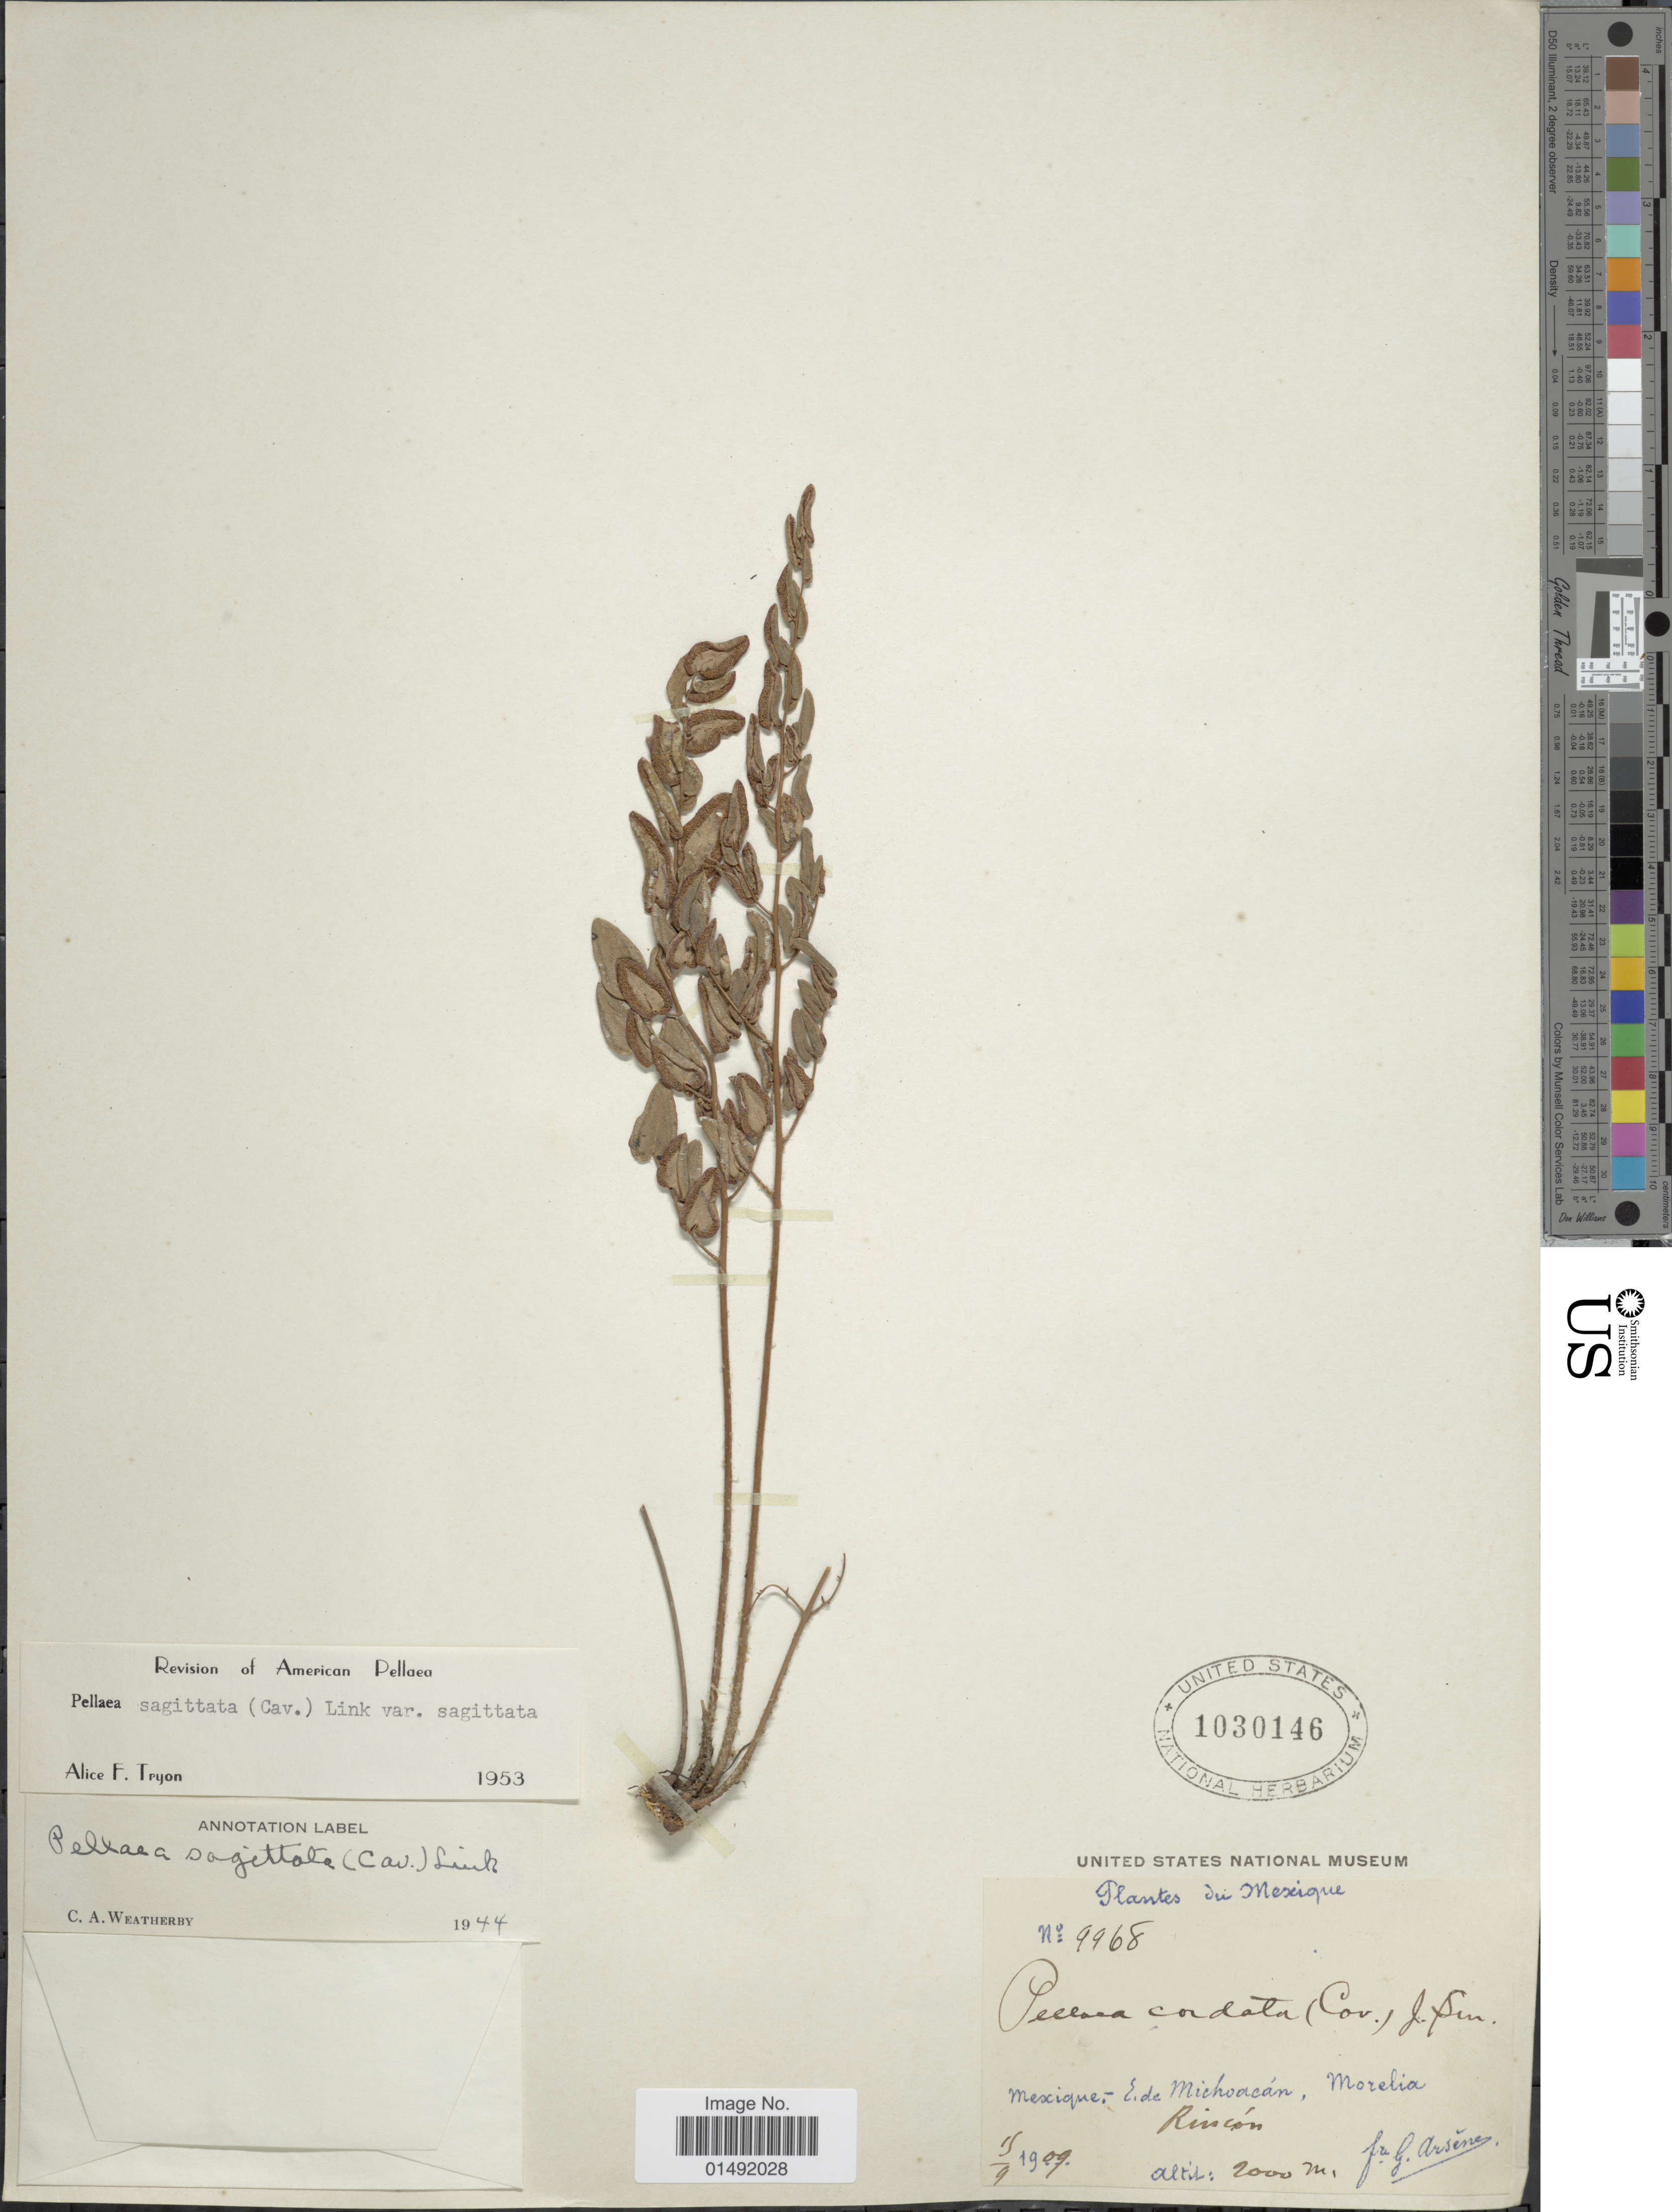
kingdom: Plantae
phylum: Tracheophyta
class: Polypodiopsida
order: Polypodiales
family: Pteridaceae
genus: Pellaea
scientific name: Pellaea sagittata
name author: (Cav.) Link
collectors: Bro. G. Arsène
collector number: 9968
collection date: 1909-09-19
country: Mexico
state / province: Michoacán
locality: E. de Michoacán, Morelia, Rincón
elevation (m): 2000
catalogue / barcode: US 1030146